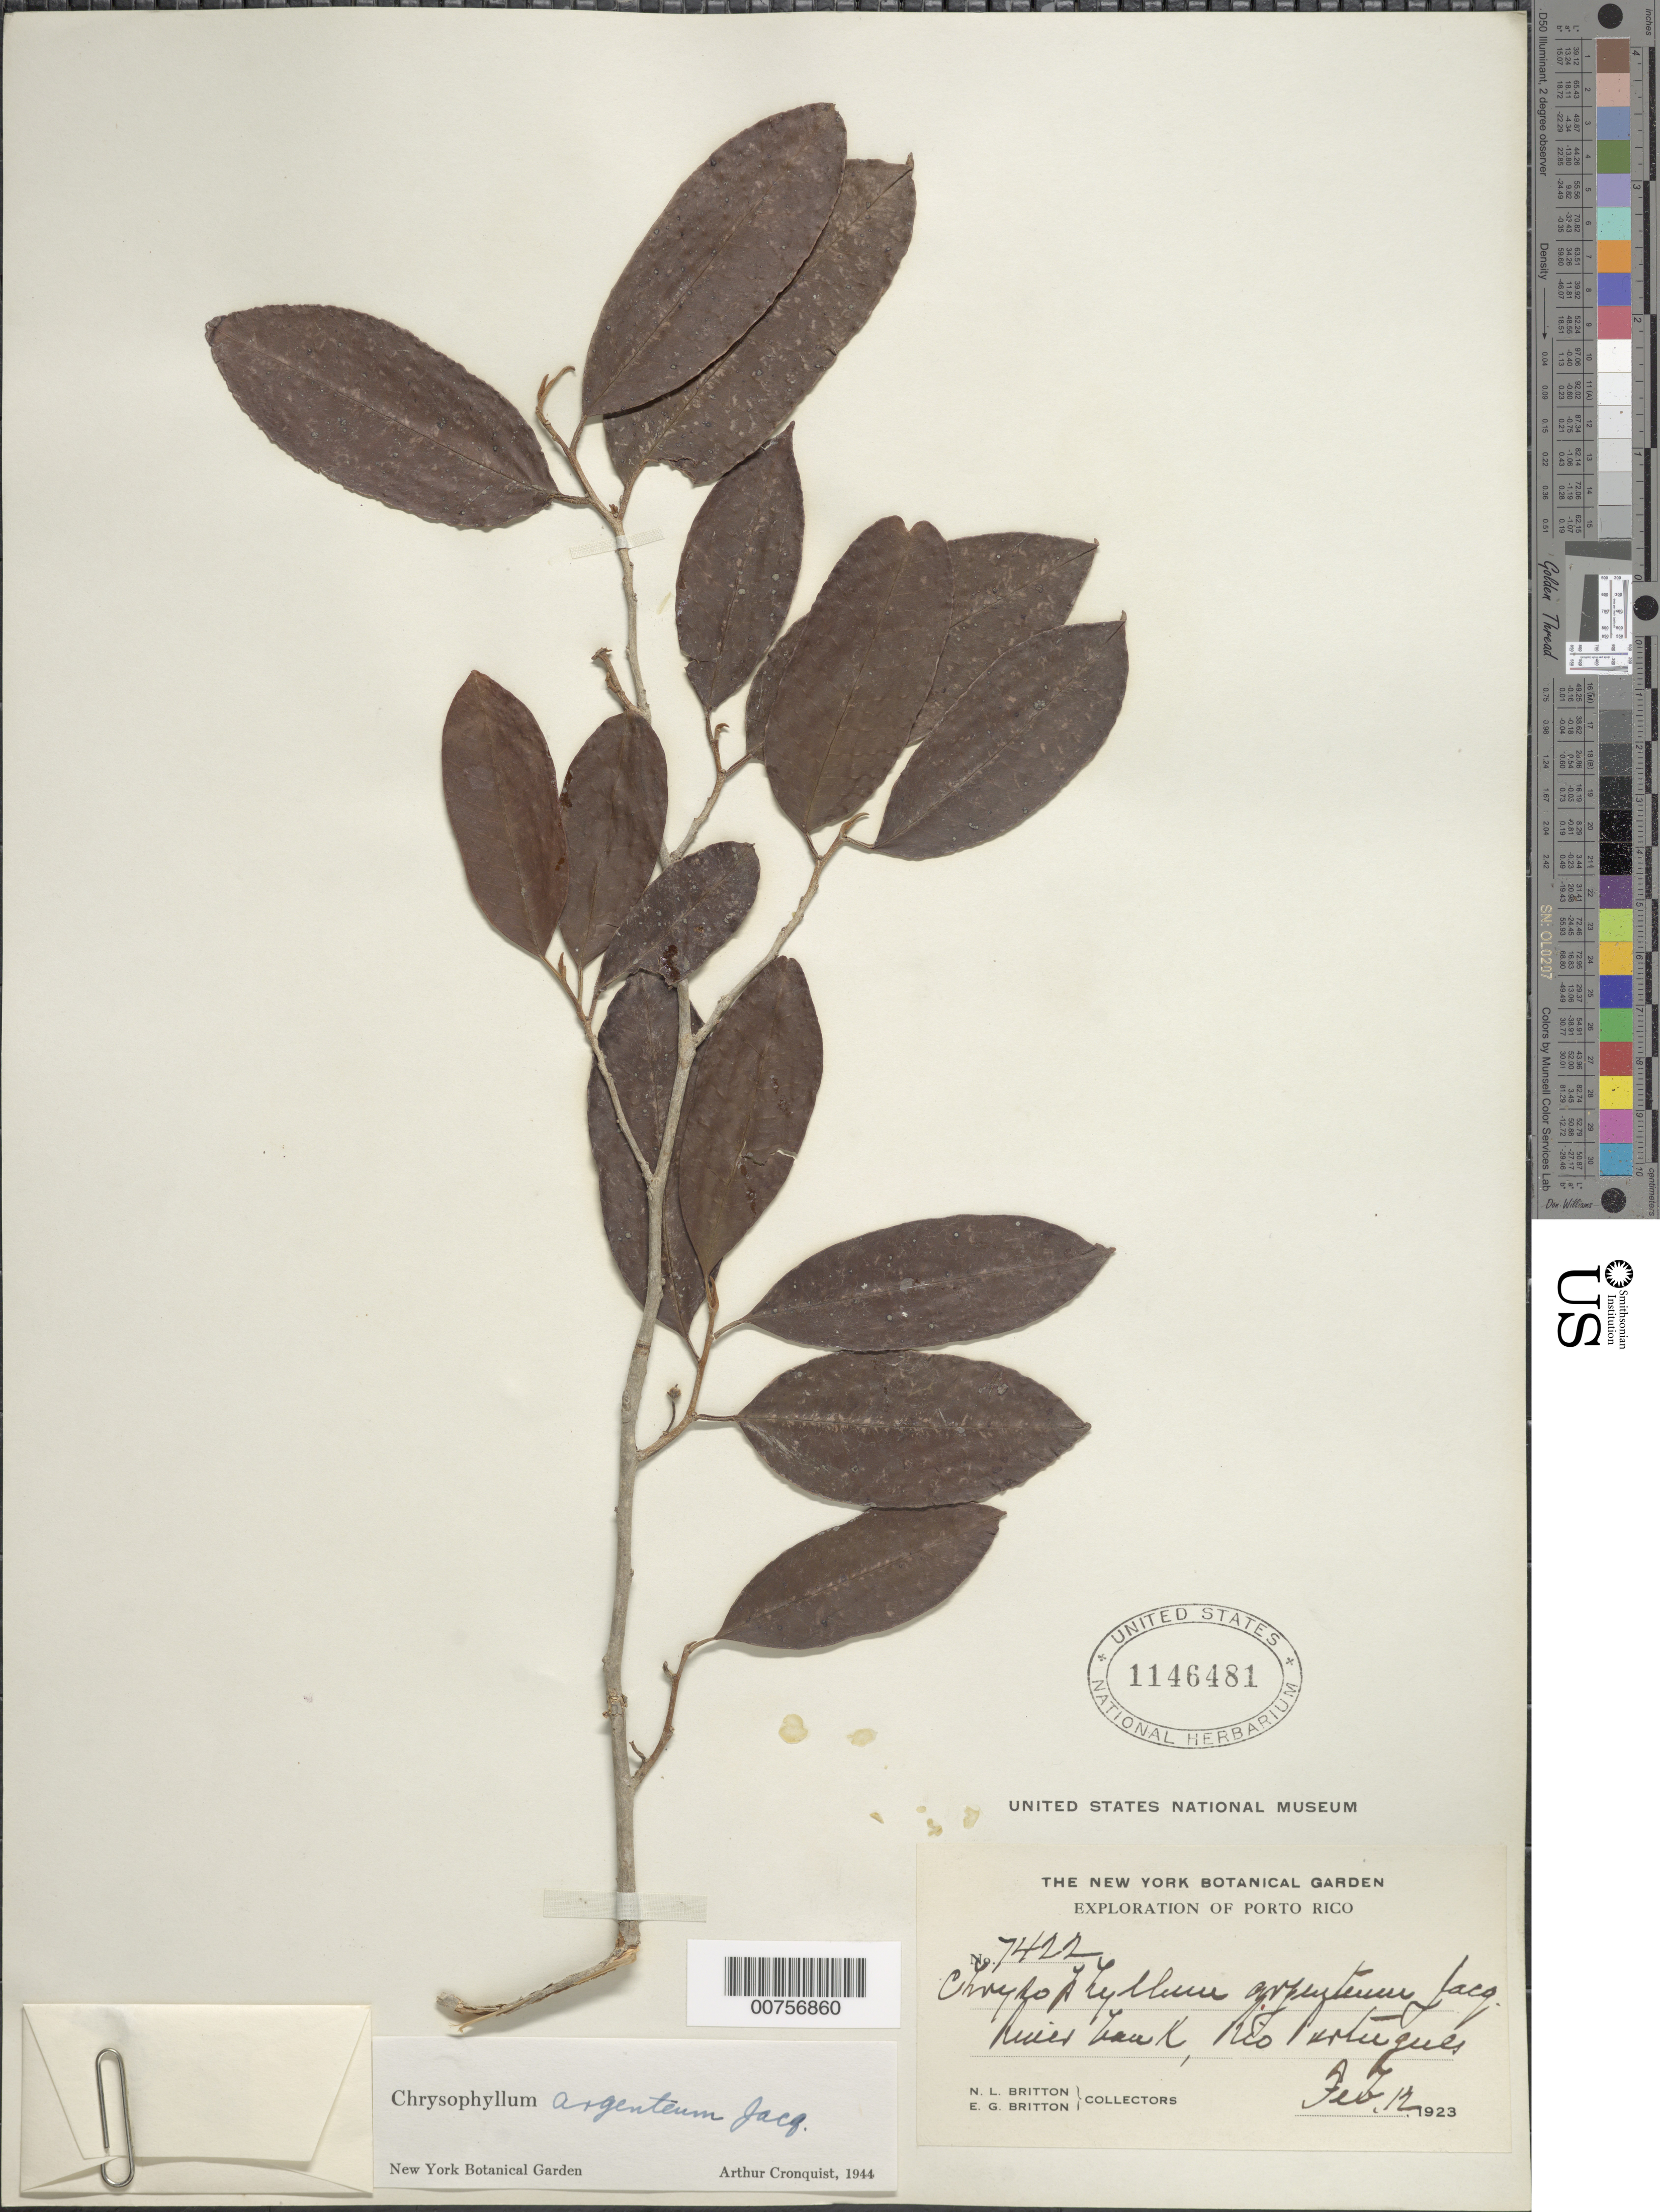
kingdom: Plantae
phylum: Tracheophyta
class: Magnoliopsida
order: Ericales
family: Sapotaceae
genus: Chrysophyllum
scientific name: Chrysophyllum argenteum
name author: Jacq.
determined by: Cronquist, A. J.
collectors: N. Britton & E. G. Britton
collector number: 7422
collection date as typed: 12 Feb 1923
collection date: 1923-02-12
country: Puerto Rico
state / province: Ponce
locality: Río Portugues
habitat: River bank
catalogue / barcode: US 1146481